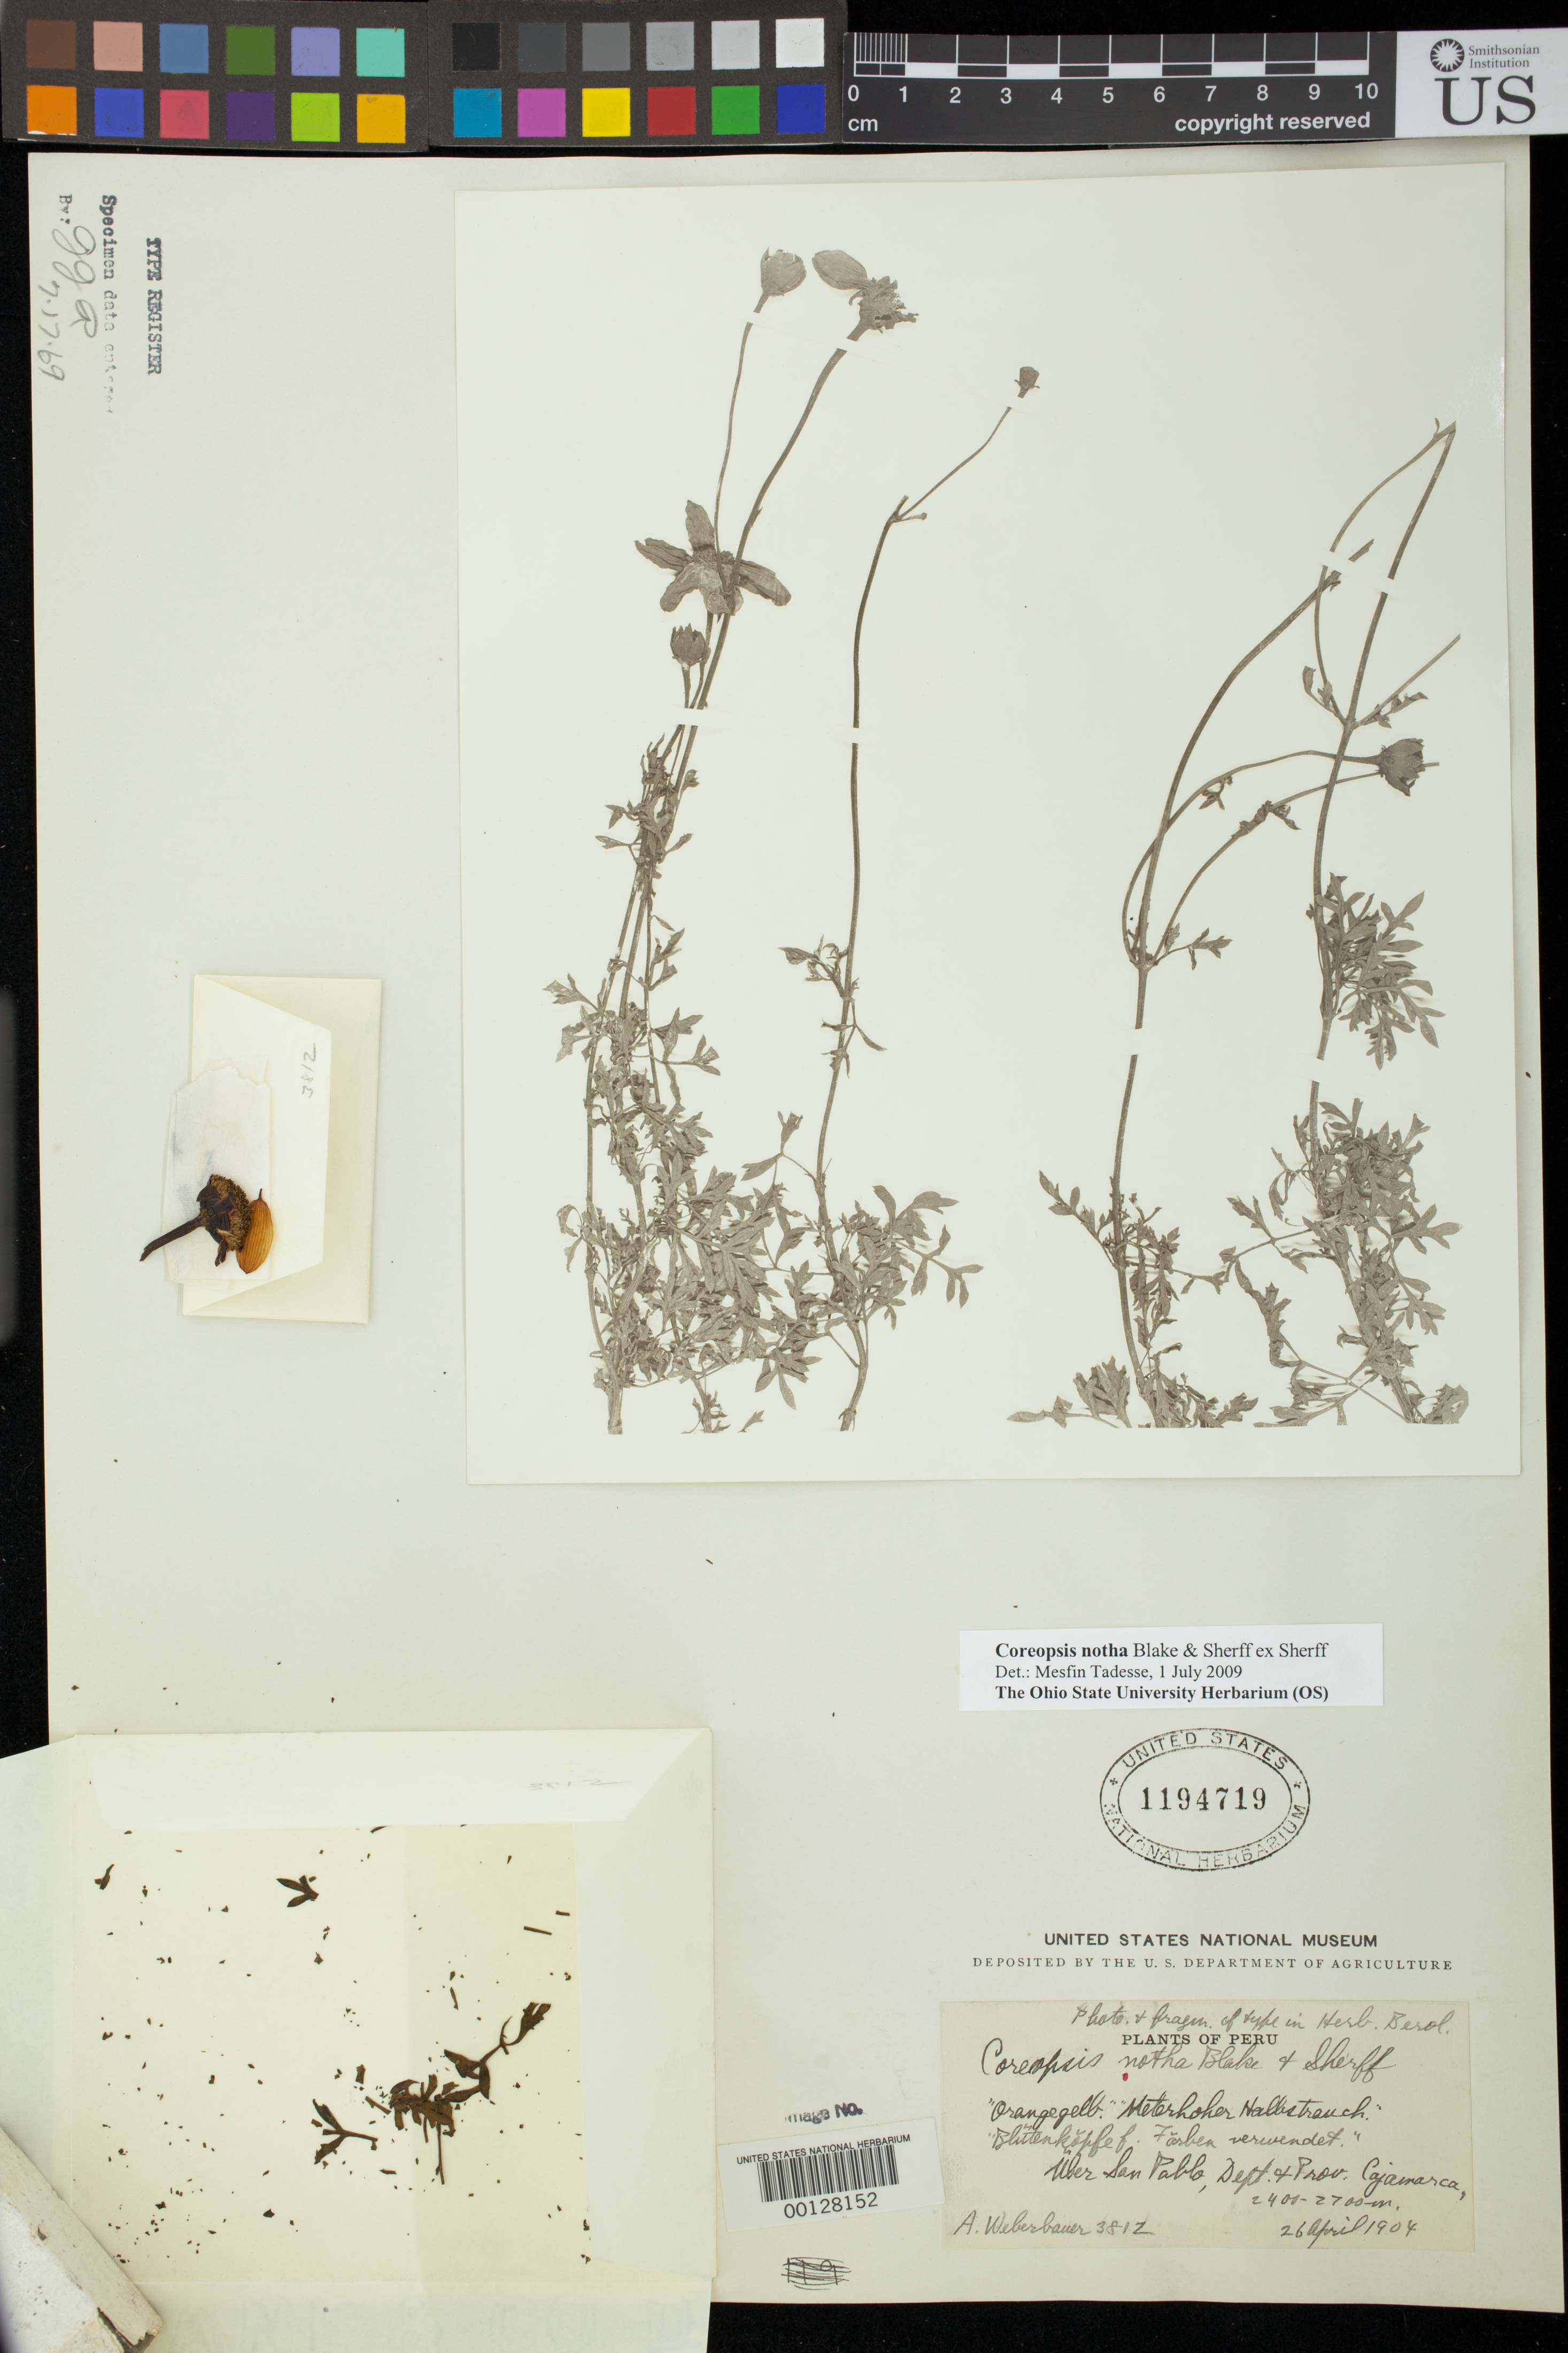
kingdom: Plantae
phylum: Tracheophyta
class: Magnoliopsida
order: Asterales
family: Asteraceae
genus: Coreopsis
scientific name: Coreopsis notha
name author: S.F. Blake & Sherff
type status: Type Collection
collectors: A. Weberbauer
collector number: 3812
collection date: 1904-04-26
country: Peru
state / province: Cajamarca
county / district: Cajamarca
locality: Uber San Pablo, Dept. & Prov. Cajamarca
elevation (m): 2400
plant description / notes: Photograph and fragmentary material of type specimen ex herb. Berlin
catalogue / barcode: US 1194719